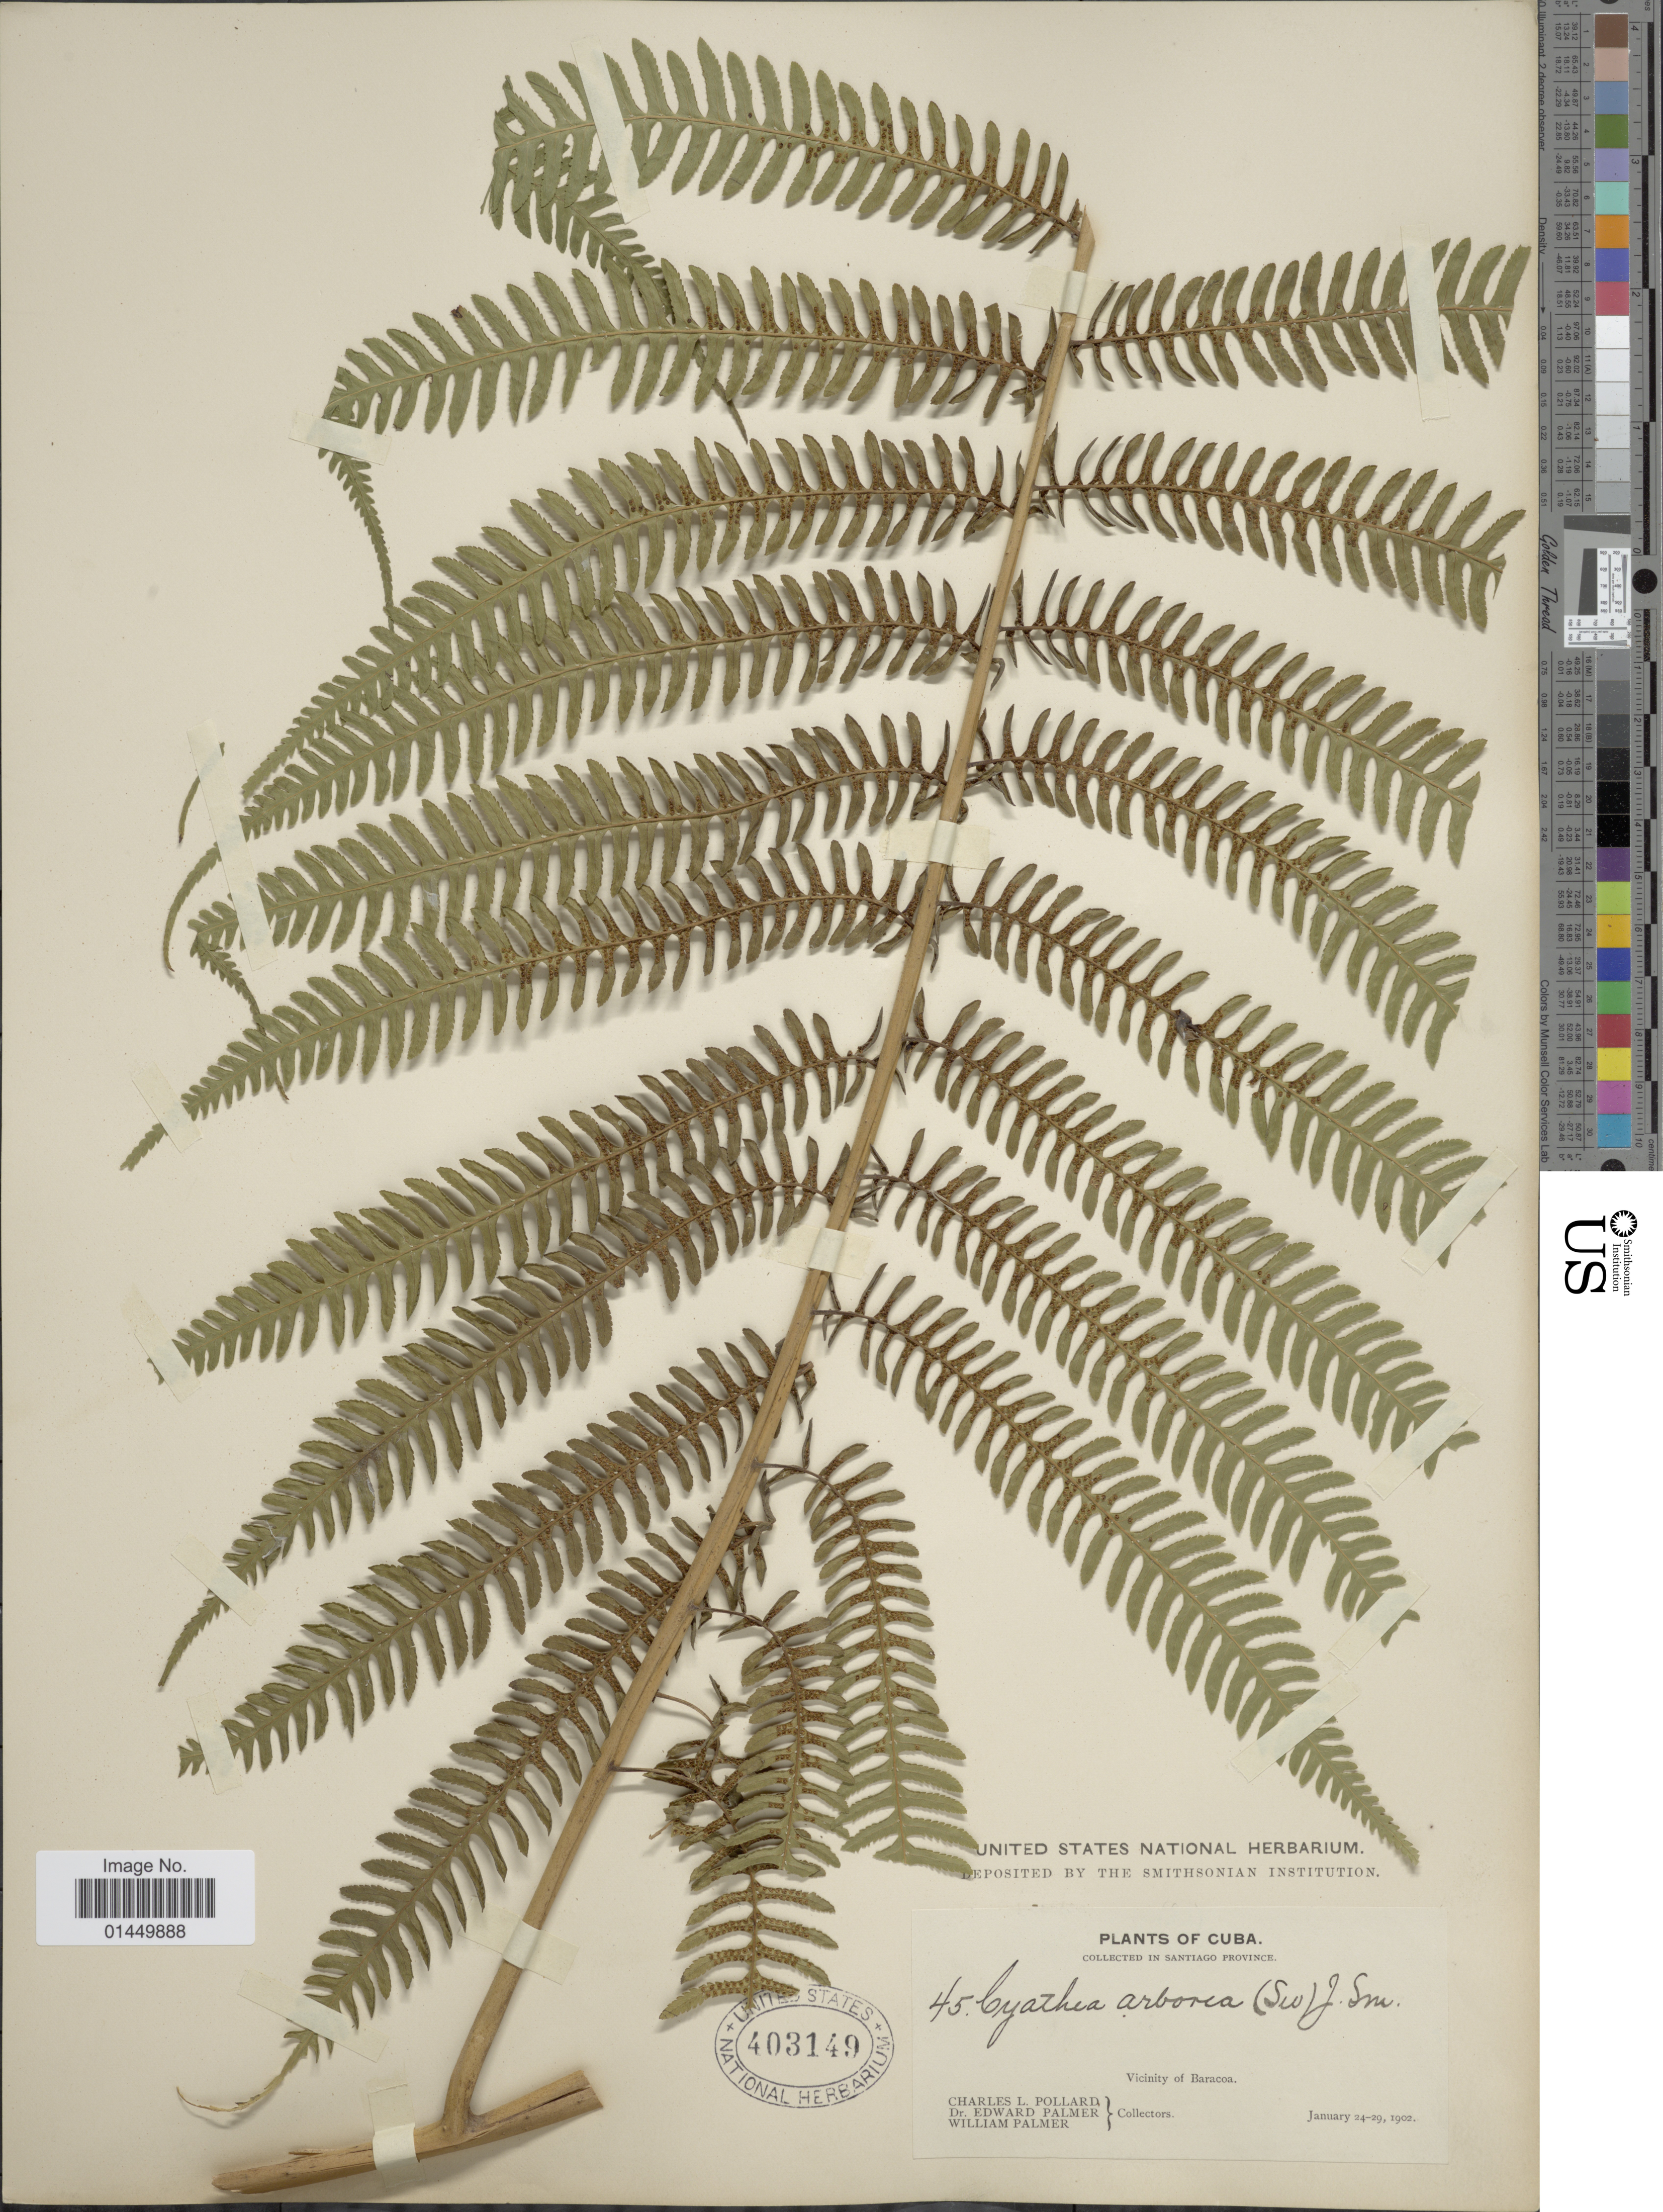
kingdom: Plantae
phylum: Tracheophyta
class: Polypodiopsida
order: Cyatheales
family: Cyatheaceae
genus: Cyathea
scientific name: Cyathea arborea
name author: (L.) Sm.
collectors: C. L. Pollard, E. Palmer & W. Palmer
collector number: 45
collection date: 1902-01-24/1902-01-29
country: Cuba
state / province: Santiago de Cuba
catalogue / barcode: US 403149